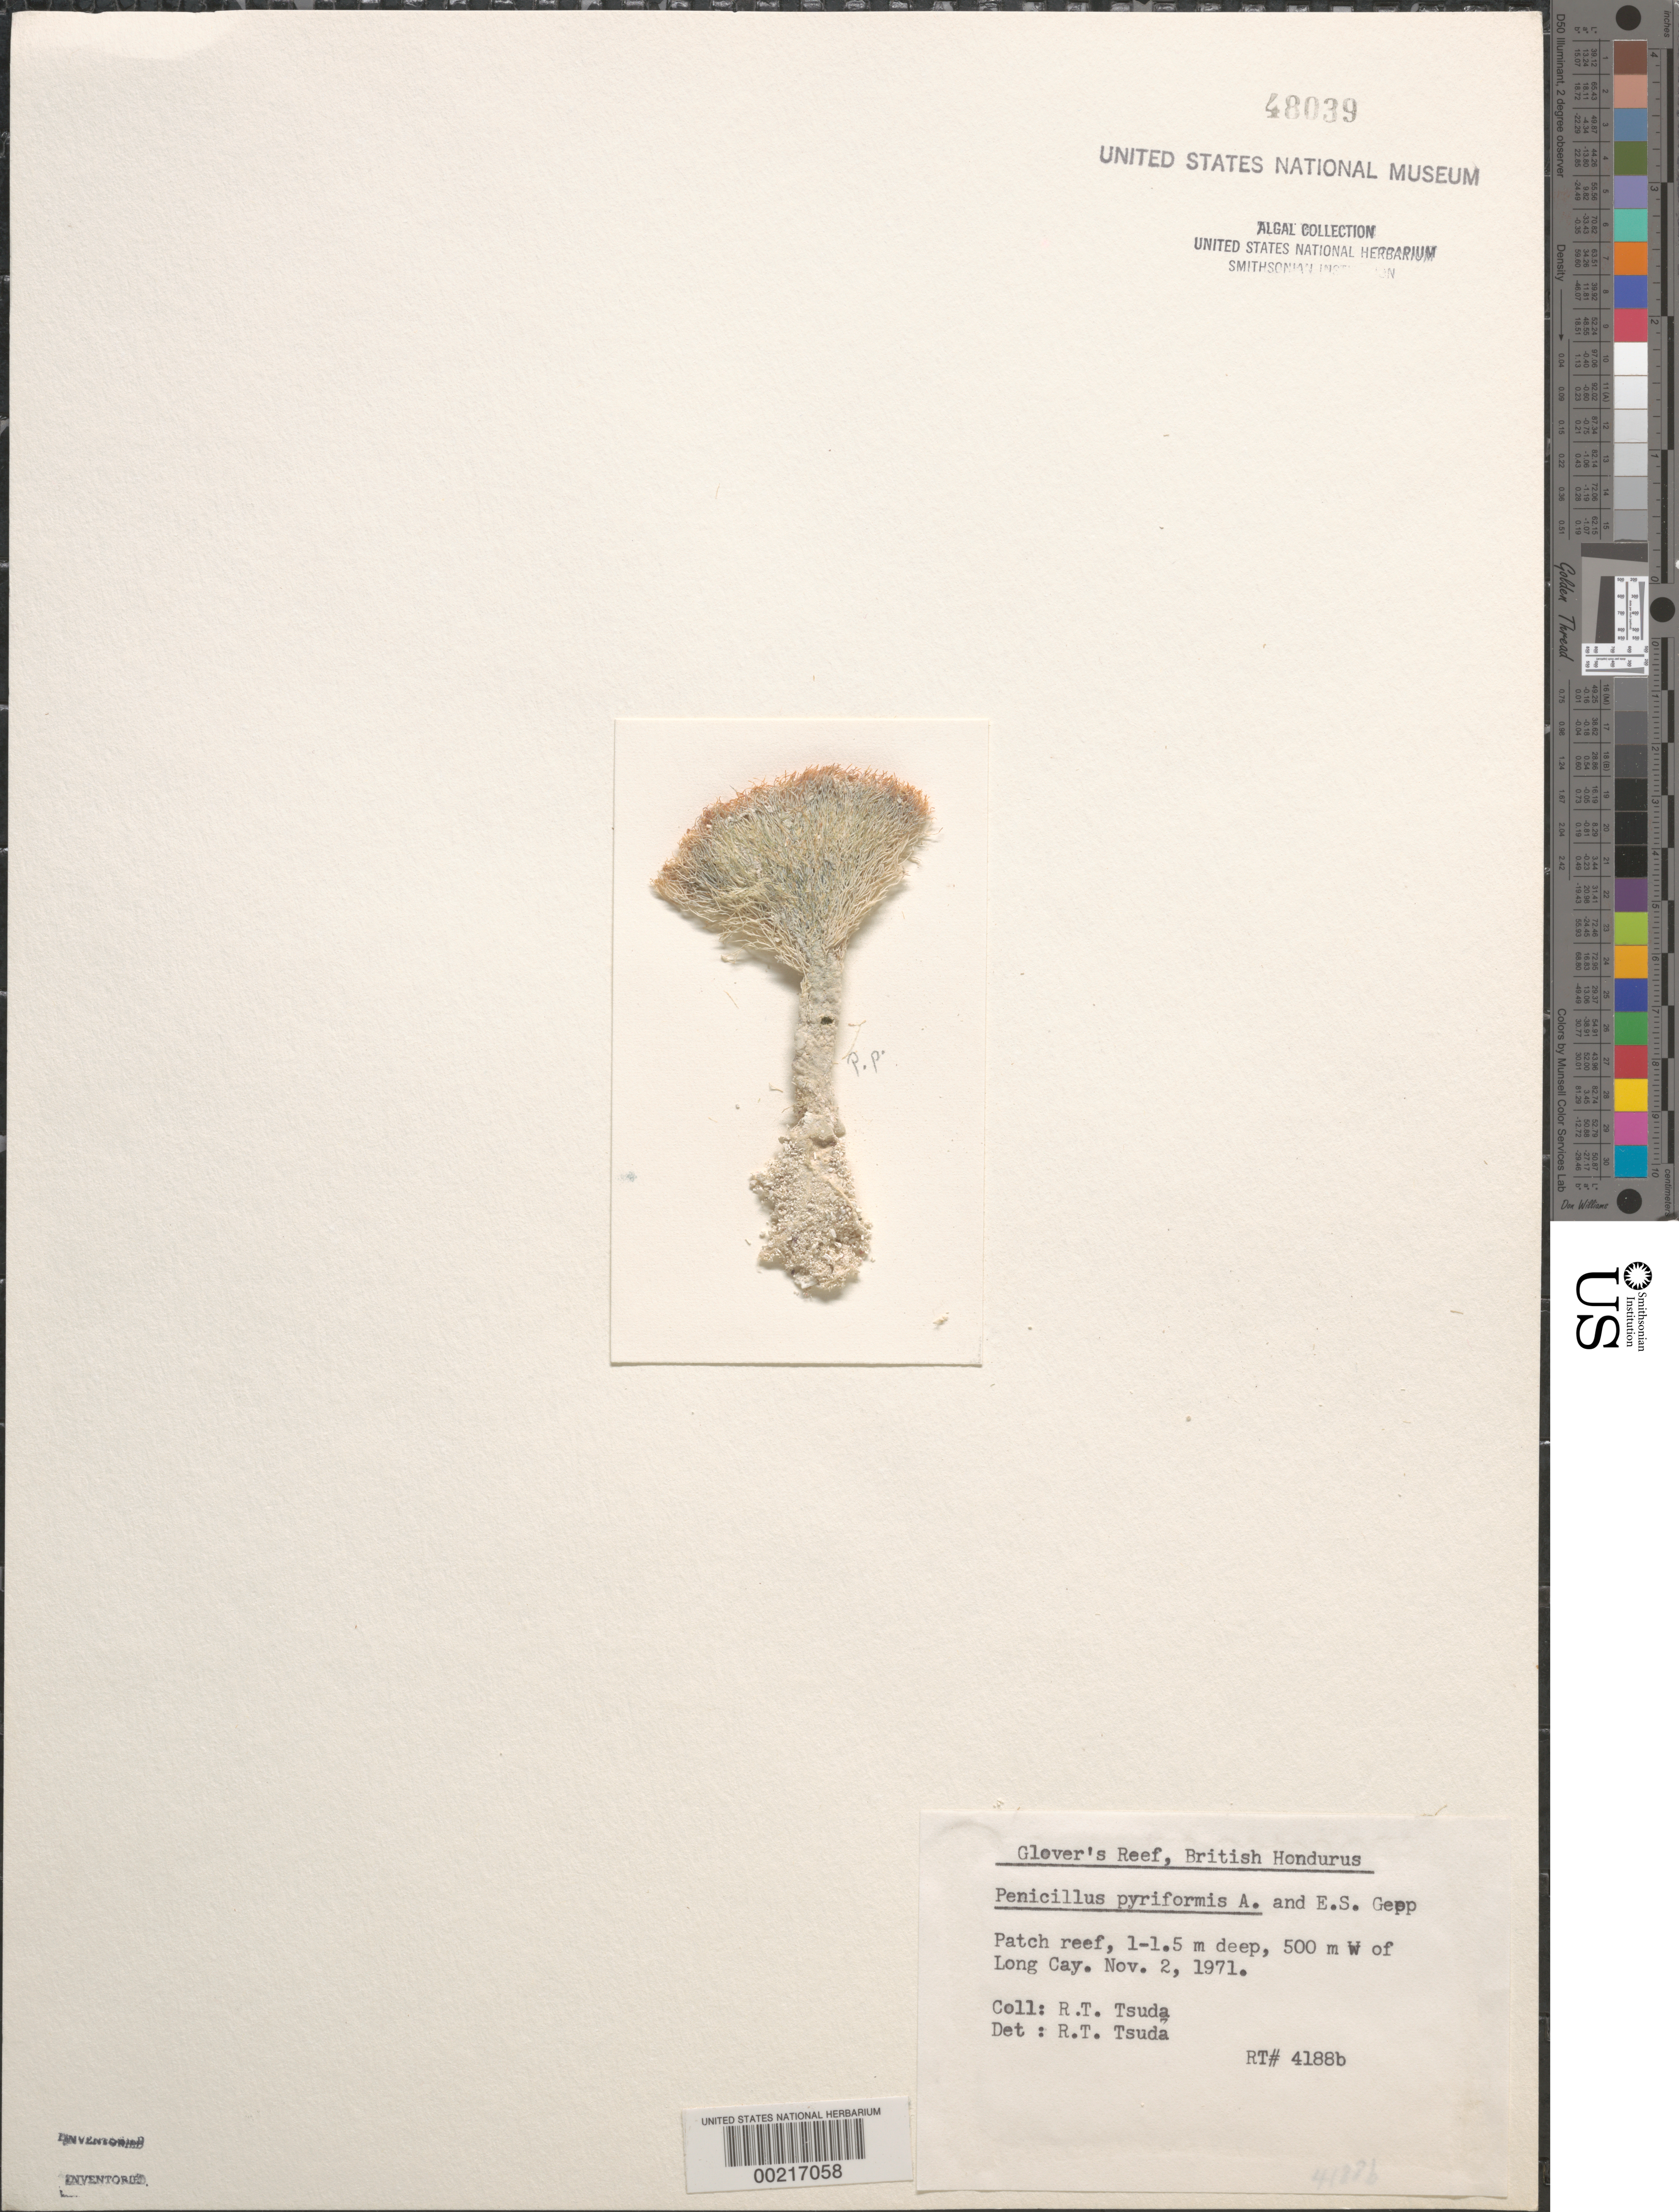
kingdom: Plantae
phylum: Chlorophyta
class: Ulvophyceae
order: Bryopsidales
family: Udoteaceae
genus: Penicillus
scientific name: Penicillus pyriformis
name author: A. Gepp & E. Gepp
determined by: Tsuda, R. T.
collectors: R. Tsuda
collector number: Rt 4188b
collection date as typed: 02 Nov 1971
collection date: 1971-11-02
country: Belize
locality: Glover's Reef, W of Long Cay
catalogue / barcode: US 48039